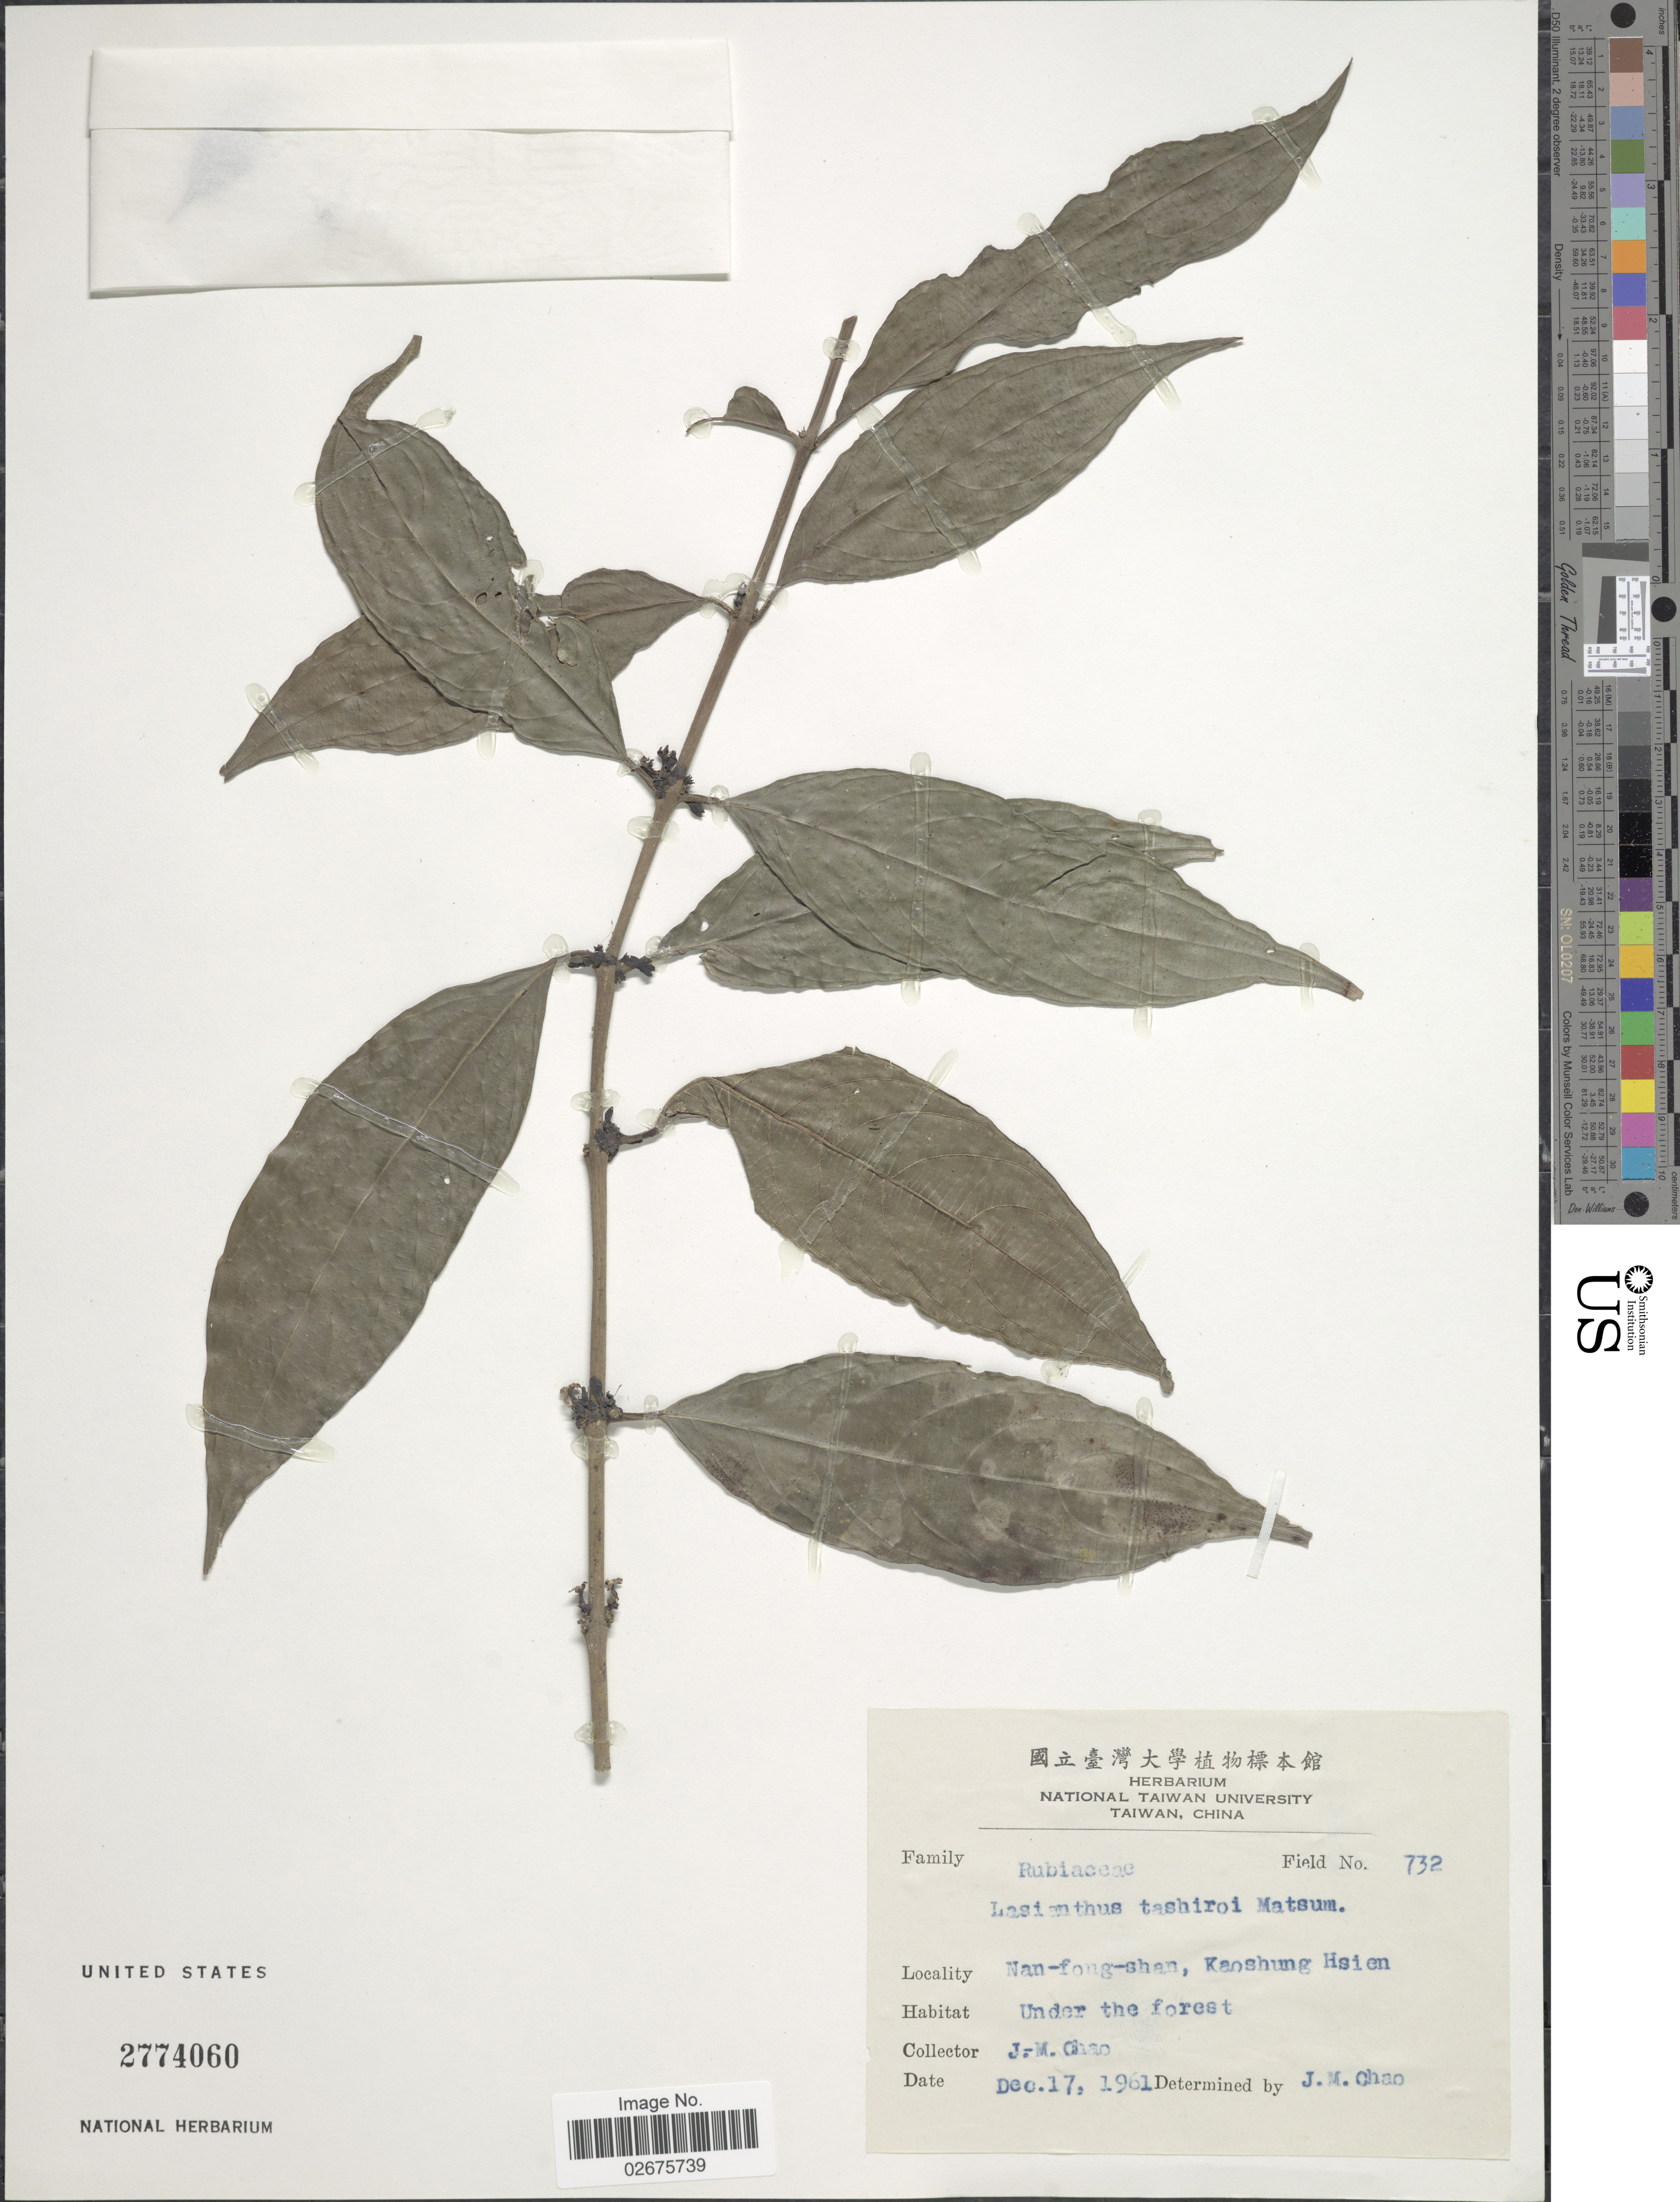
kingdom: Plantae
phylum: Tracheophyta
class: Magnoliopsida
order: Gentianales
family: Rubiaceae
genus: Lasianthus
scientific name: Lasianthus fordii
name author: Hance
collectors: J. Chao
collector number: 732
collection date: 1961-12-17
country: Taiwan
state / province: Kaohsiung City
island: Taiwan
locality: Nan-fong-shan, Kaoshung Hsien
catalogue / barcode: US 2774060